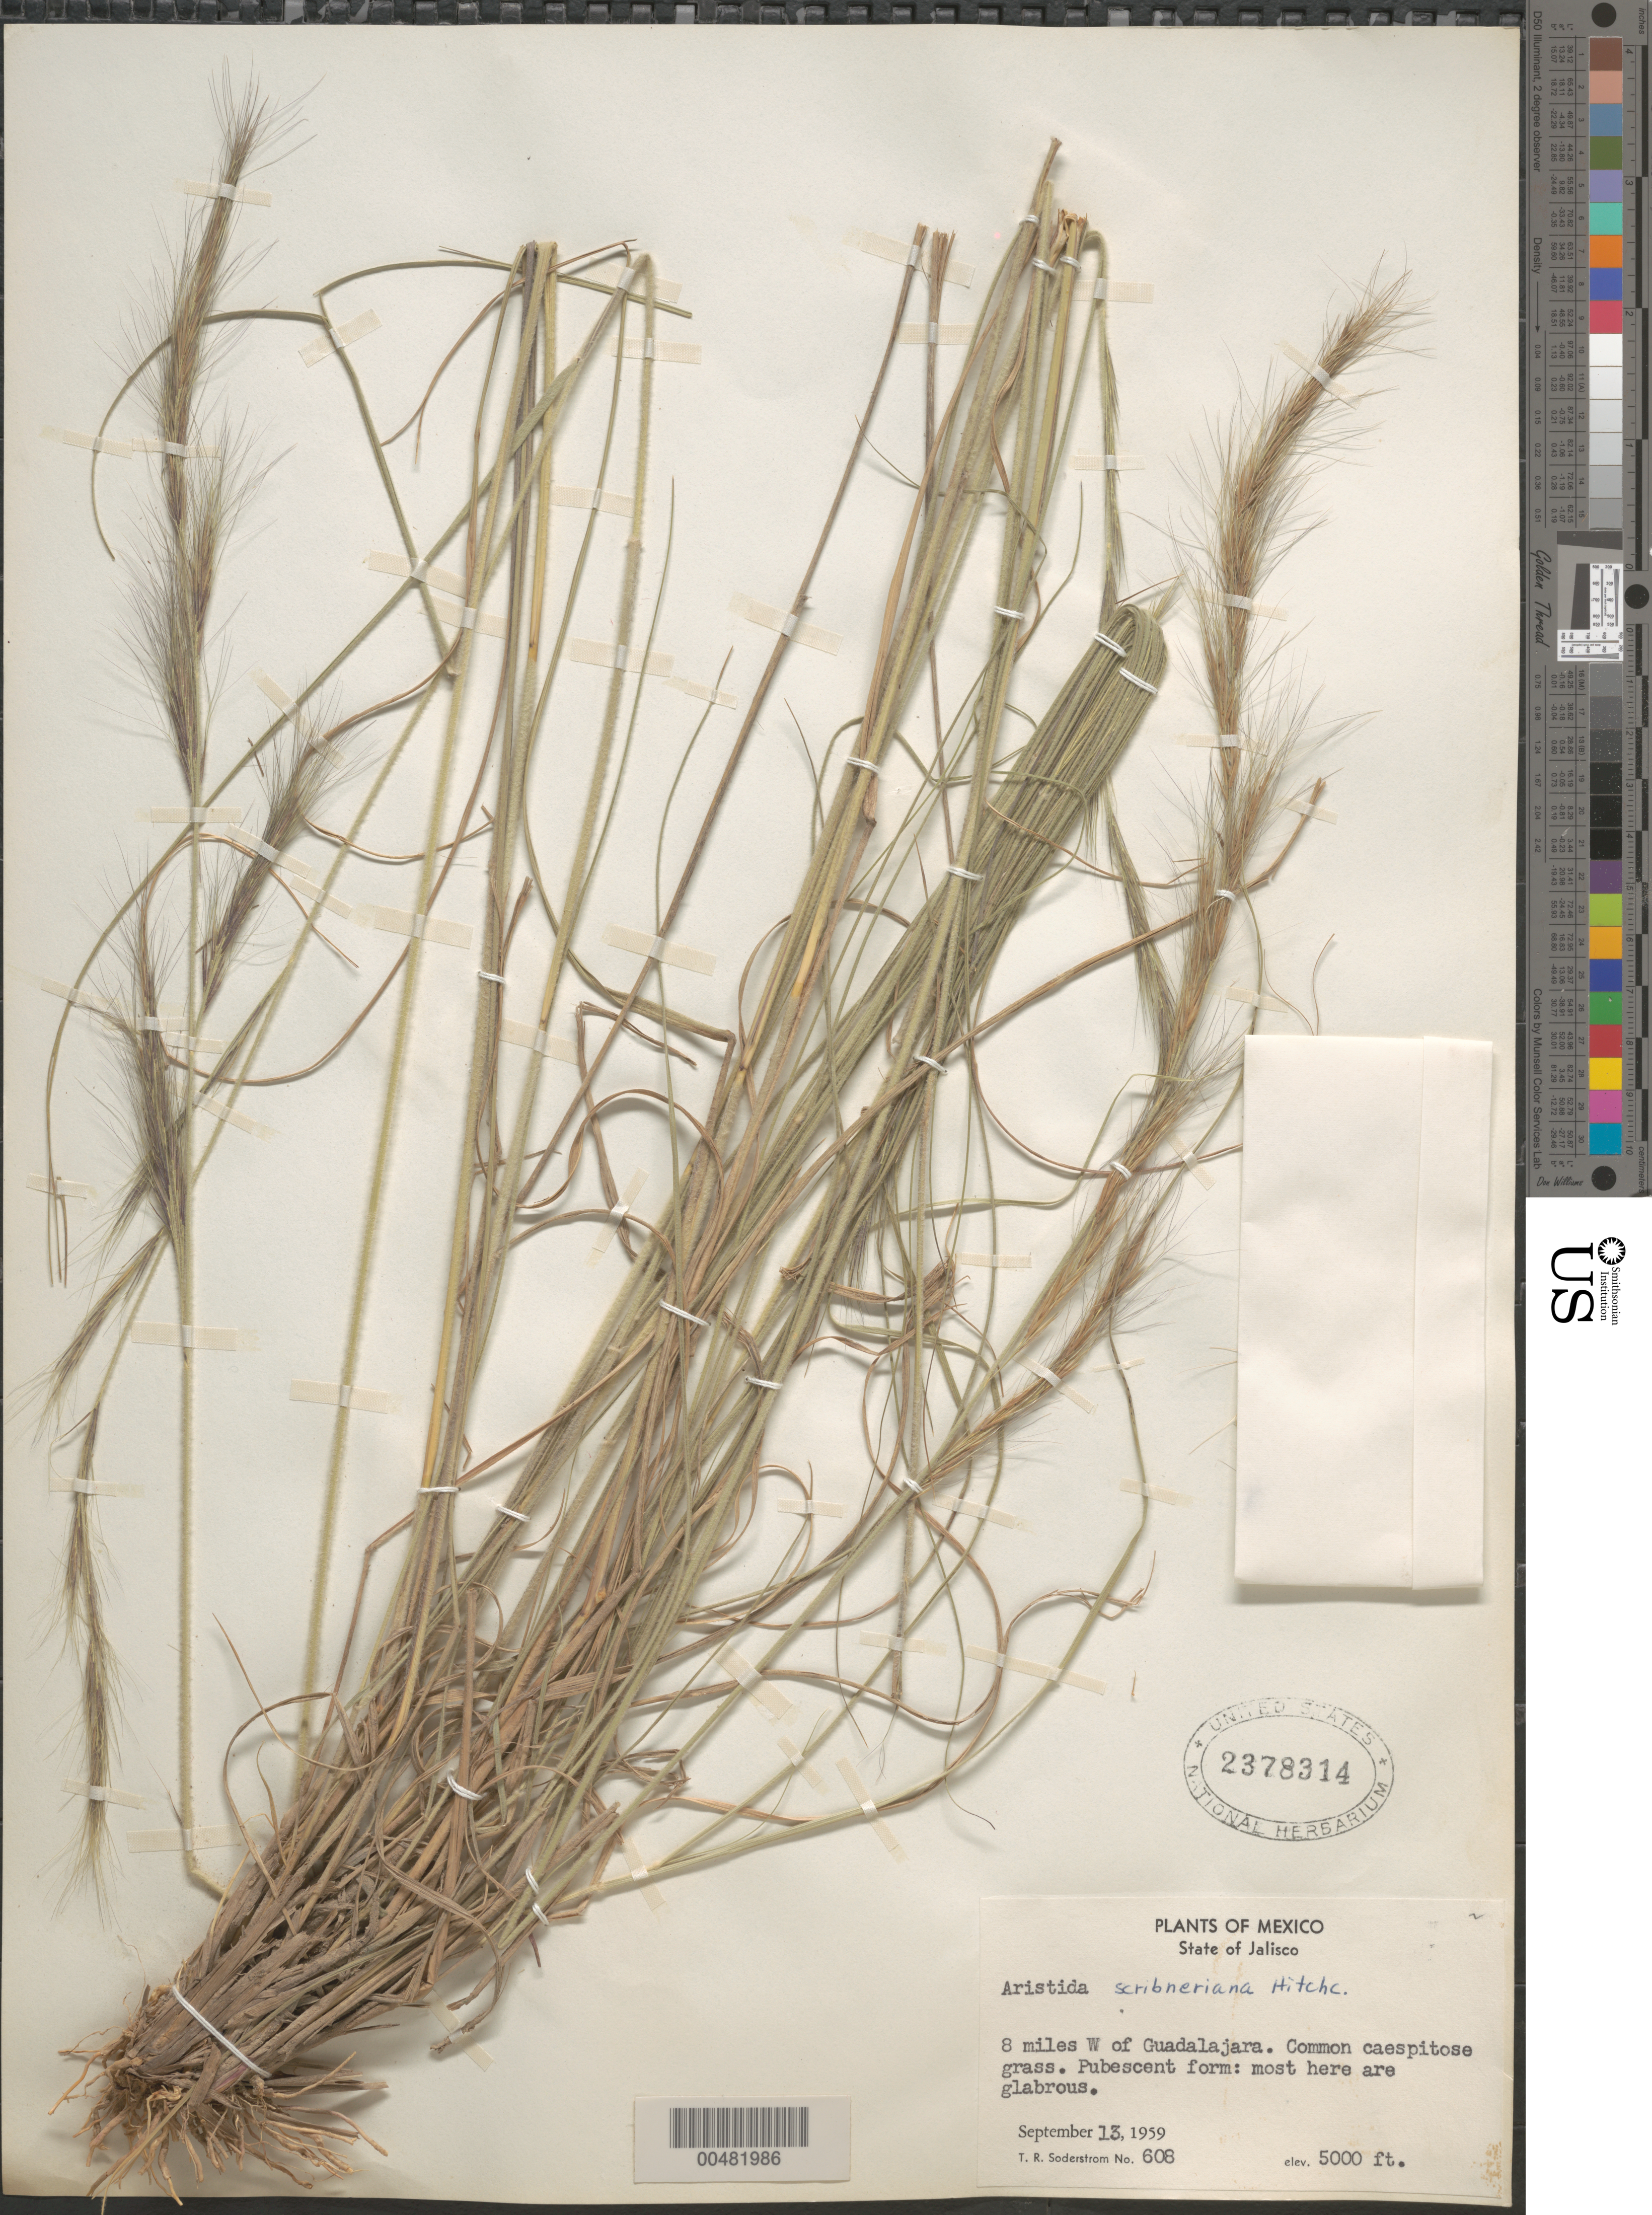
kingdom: Plantae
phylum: Tracheophyta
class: Liliopsida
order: Poales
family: Poaceae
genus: Aristida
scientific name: Aristida scribneriana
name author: Hitchc.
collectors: T. R. Soderstrom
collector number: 608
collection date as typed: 13 Sep 1959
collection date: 1959-09-13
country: Mexico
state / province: Jalisco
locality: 8 mi W of Guadalajara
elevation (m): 1524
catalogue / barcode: US 2378314